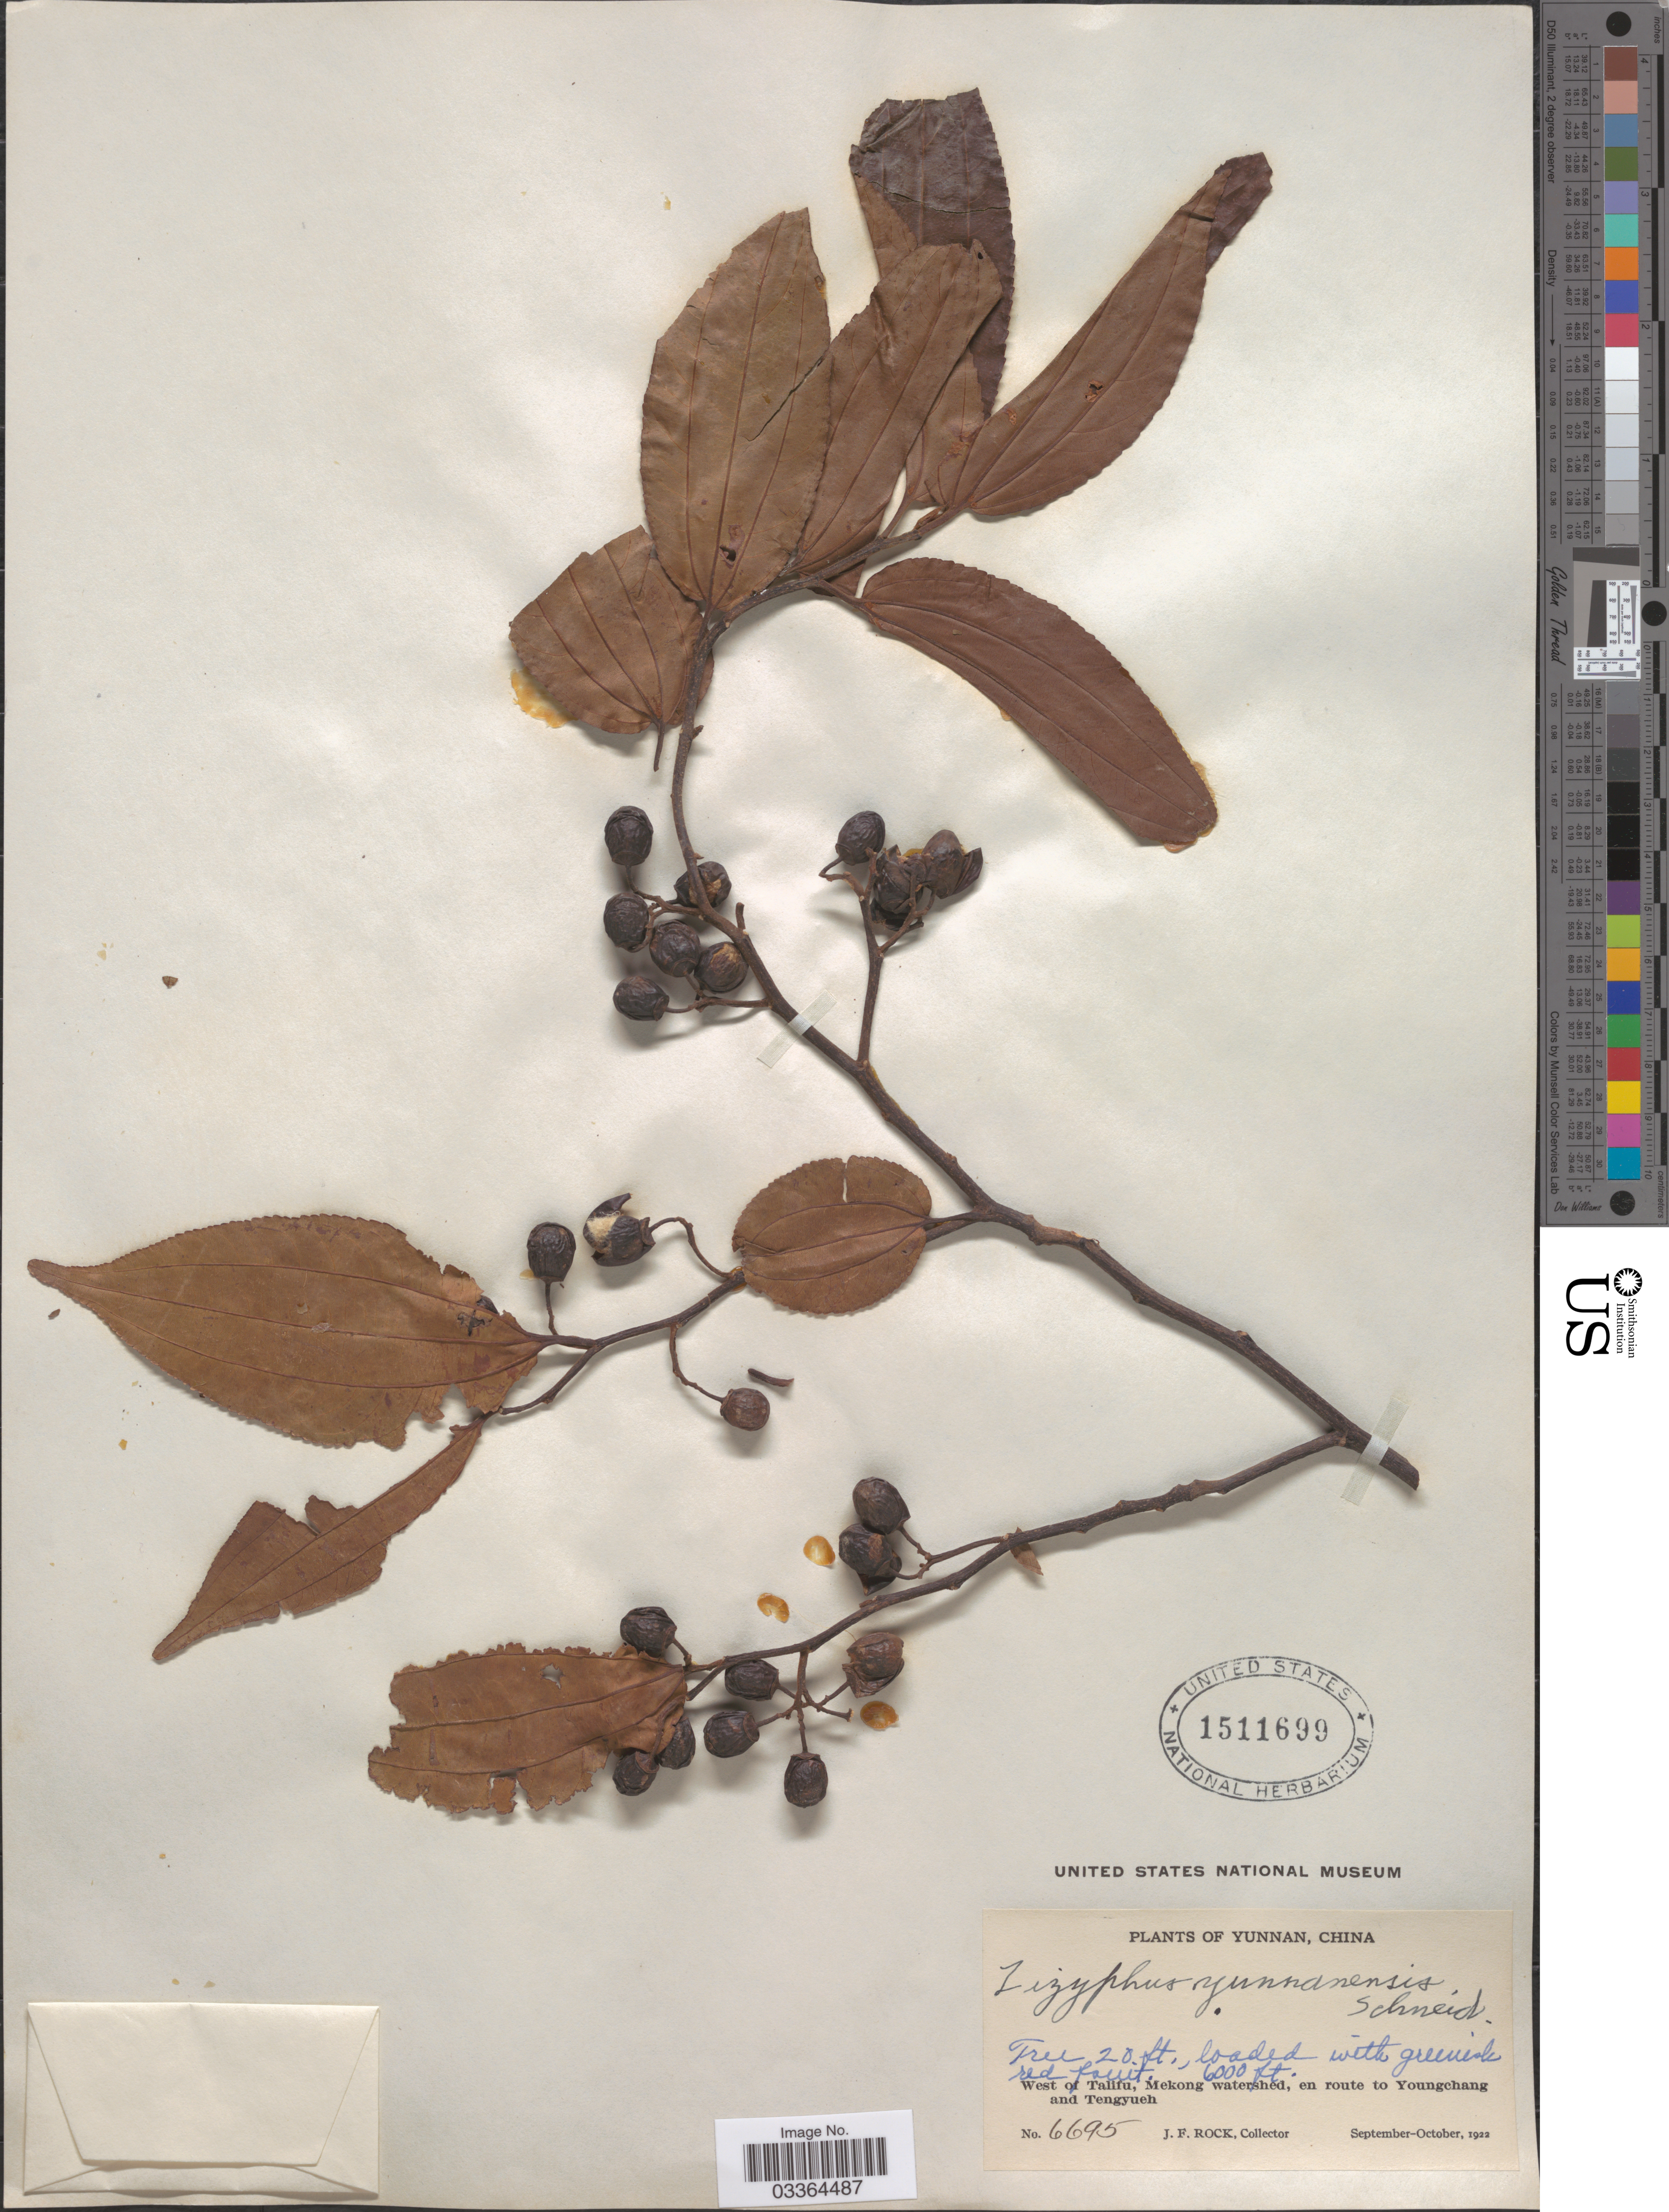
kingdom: Plantae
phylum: Tracheophyta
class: Magnoliopsida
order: Rosales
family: Rhamnaceae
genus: Ziziphus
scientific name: Ziziphus yunnanensis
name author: C.K. Schneid.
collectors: J. Rock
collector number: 6695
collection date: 1922-09/1922-10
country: China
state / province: Yunnan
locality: West of Talifu, Mekong watershed, en route to Youngchang and Tengyueh.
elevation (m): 1829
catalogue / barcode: US 1511699